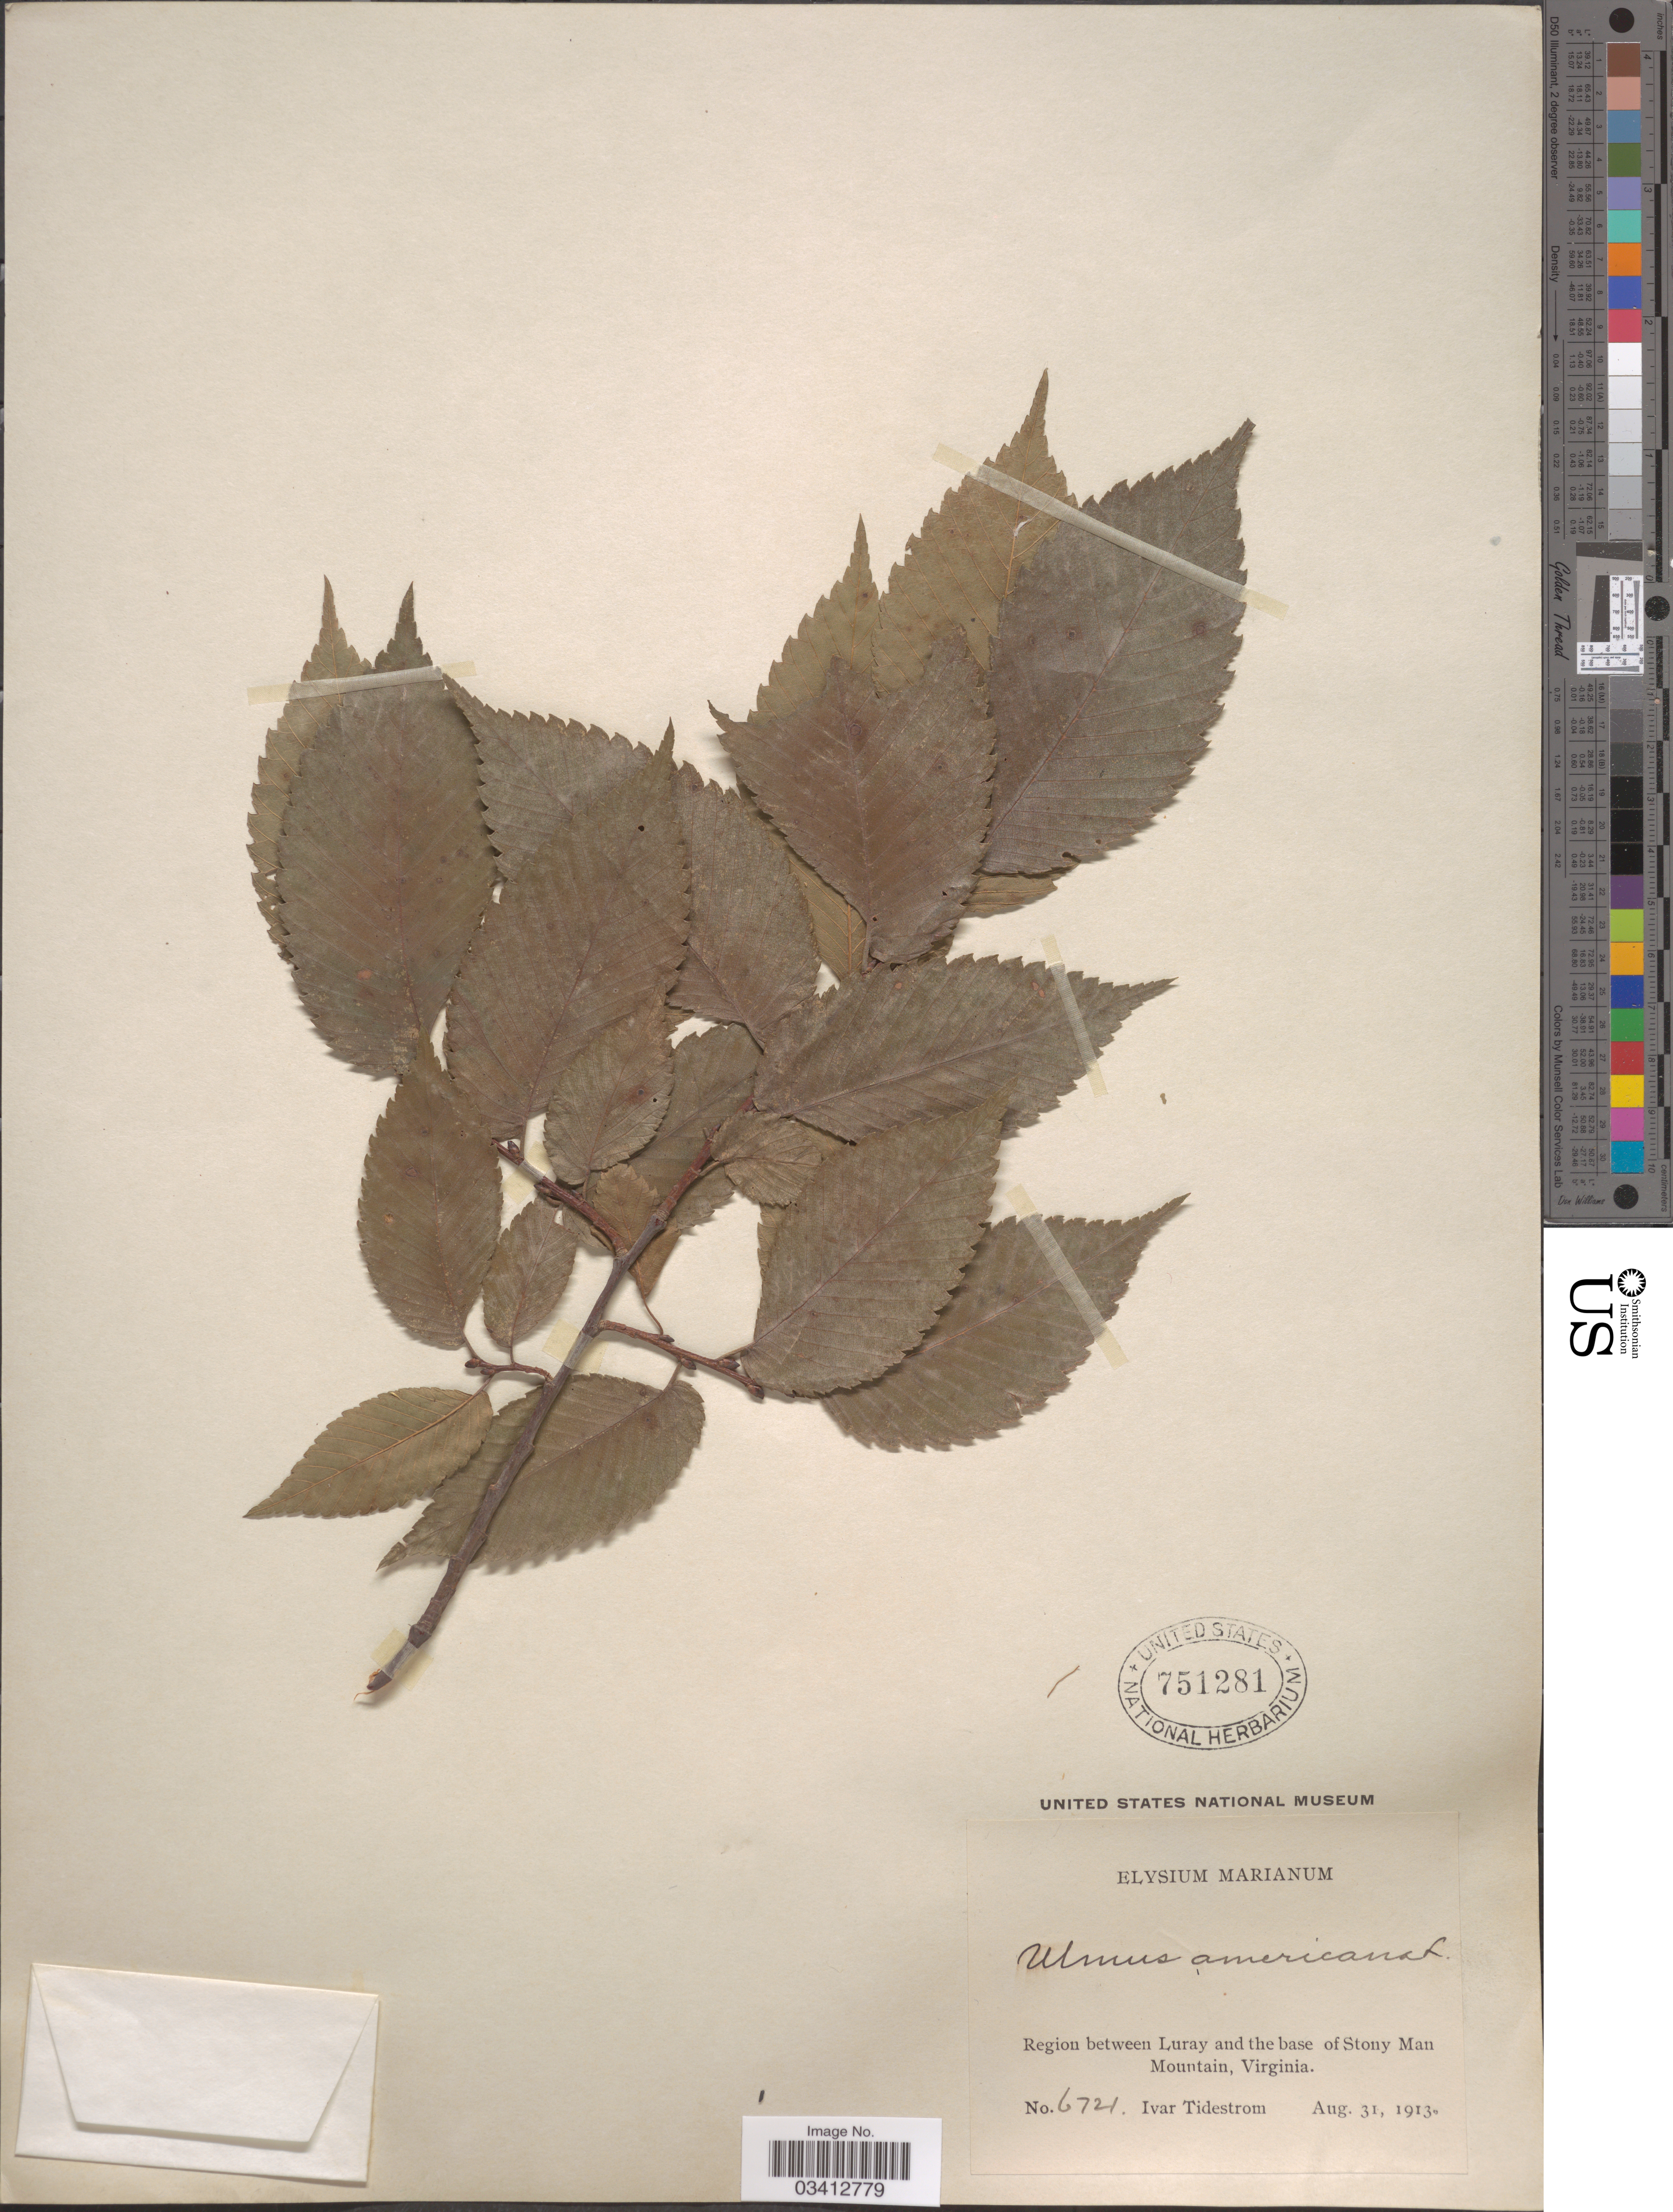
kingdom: Plantae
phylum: Tracheophyta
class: Magnoliopsida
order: Rosales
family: Ulmaceae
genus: Ulmus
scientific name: Ulmus americana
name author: L.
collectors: I. F. Tidestrom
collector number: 6721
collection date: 1913-08-31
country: United States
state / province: Virginia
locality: Region between Luray and the base of Stony Man Mountain.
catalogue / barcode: US 751281